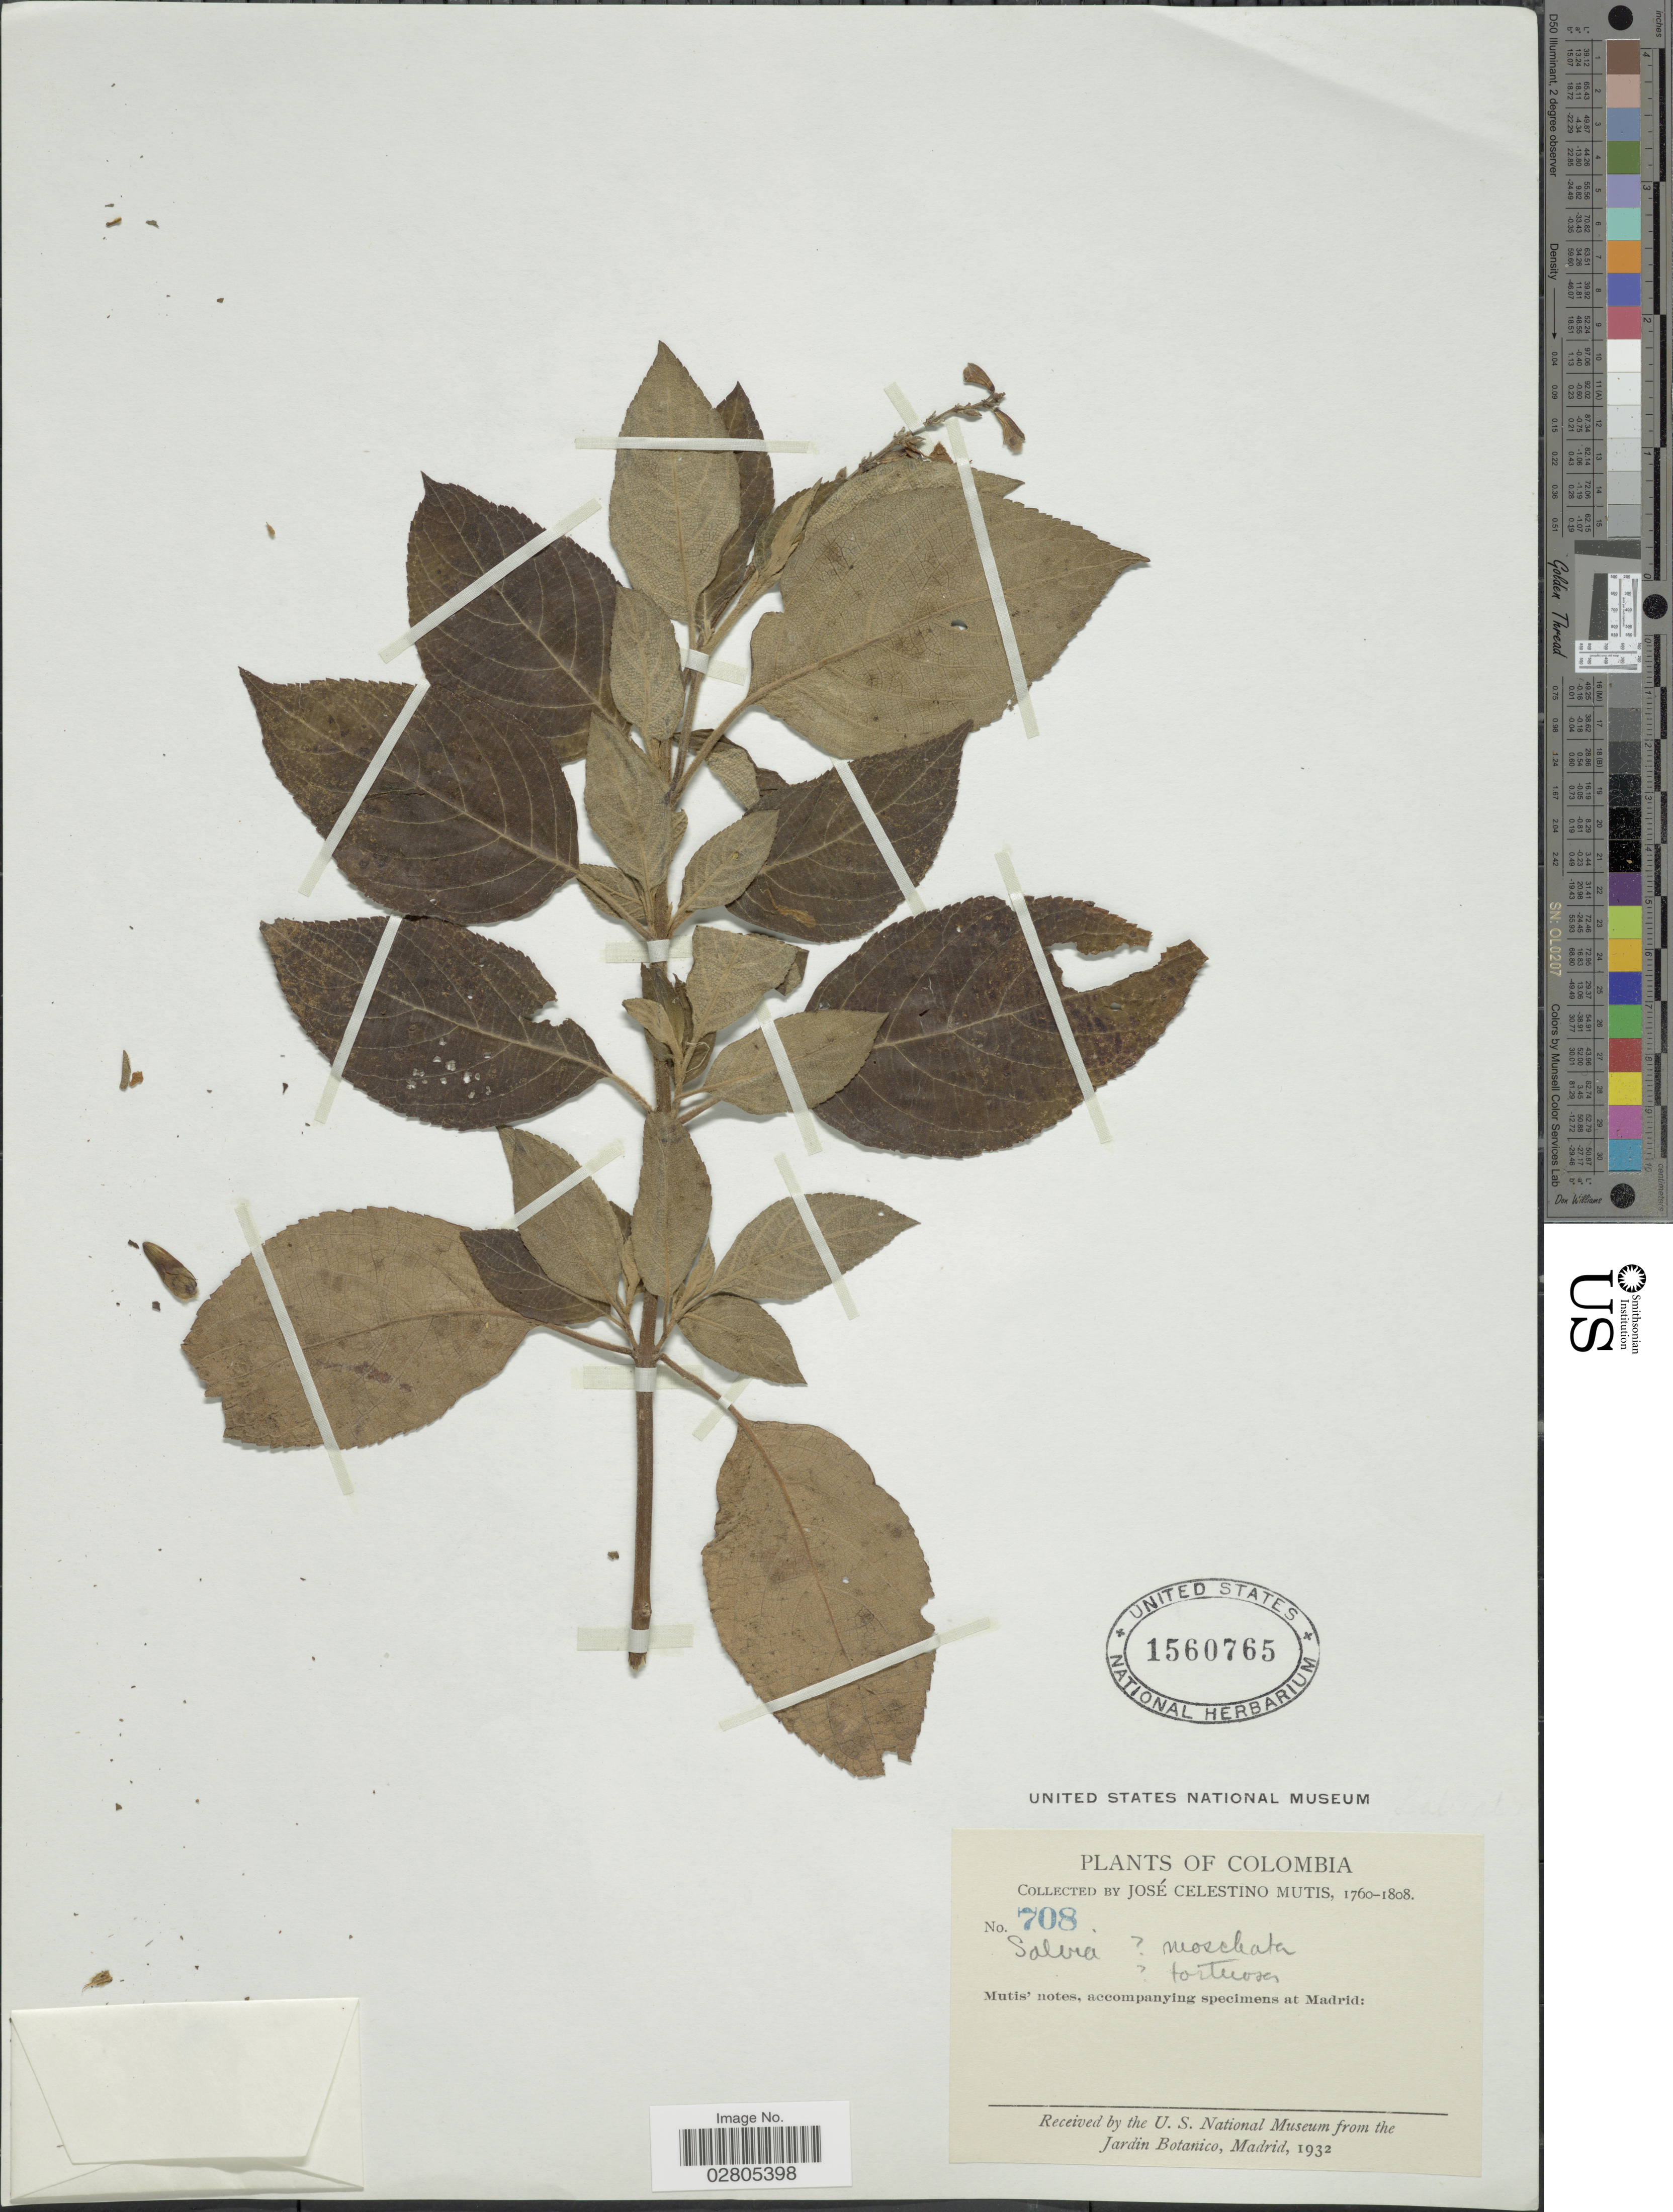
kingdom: Plantae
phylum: Tracheophyta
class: Magnoliopsida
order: Lamiales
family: Lamiaceae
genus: Salvia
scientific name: Salvia tortuosa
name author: Kunth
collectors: J. C. B. Mutis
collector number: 708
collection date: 1760/1808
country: Colombia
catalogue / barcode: US 1560765